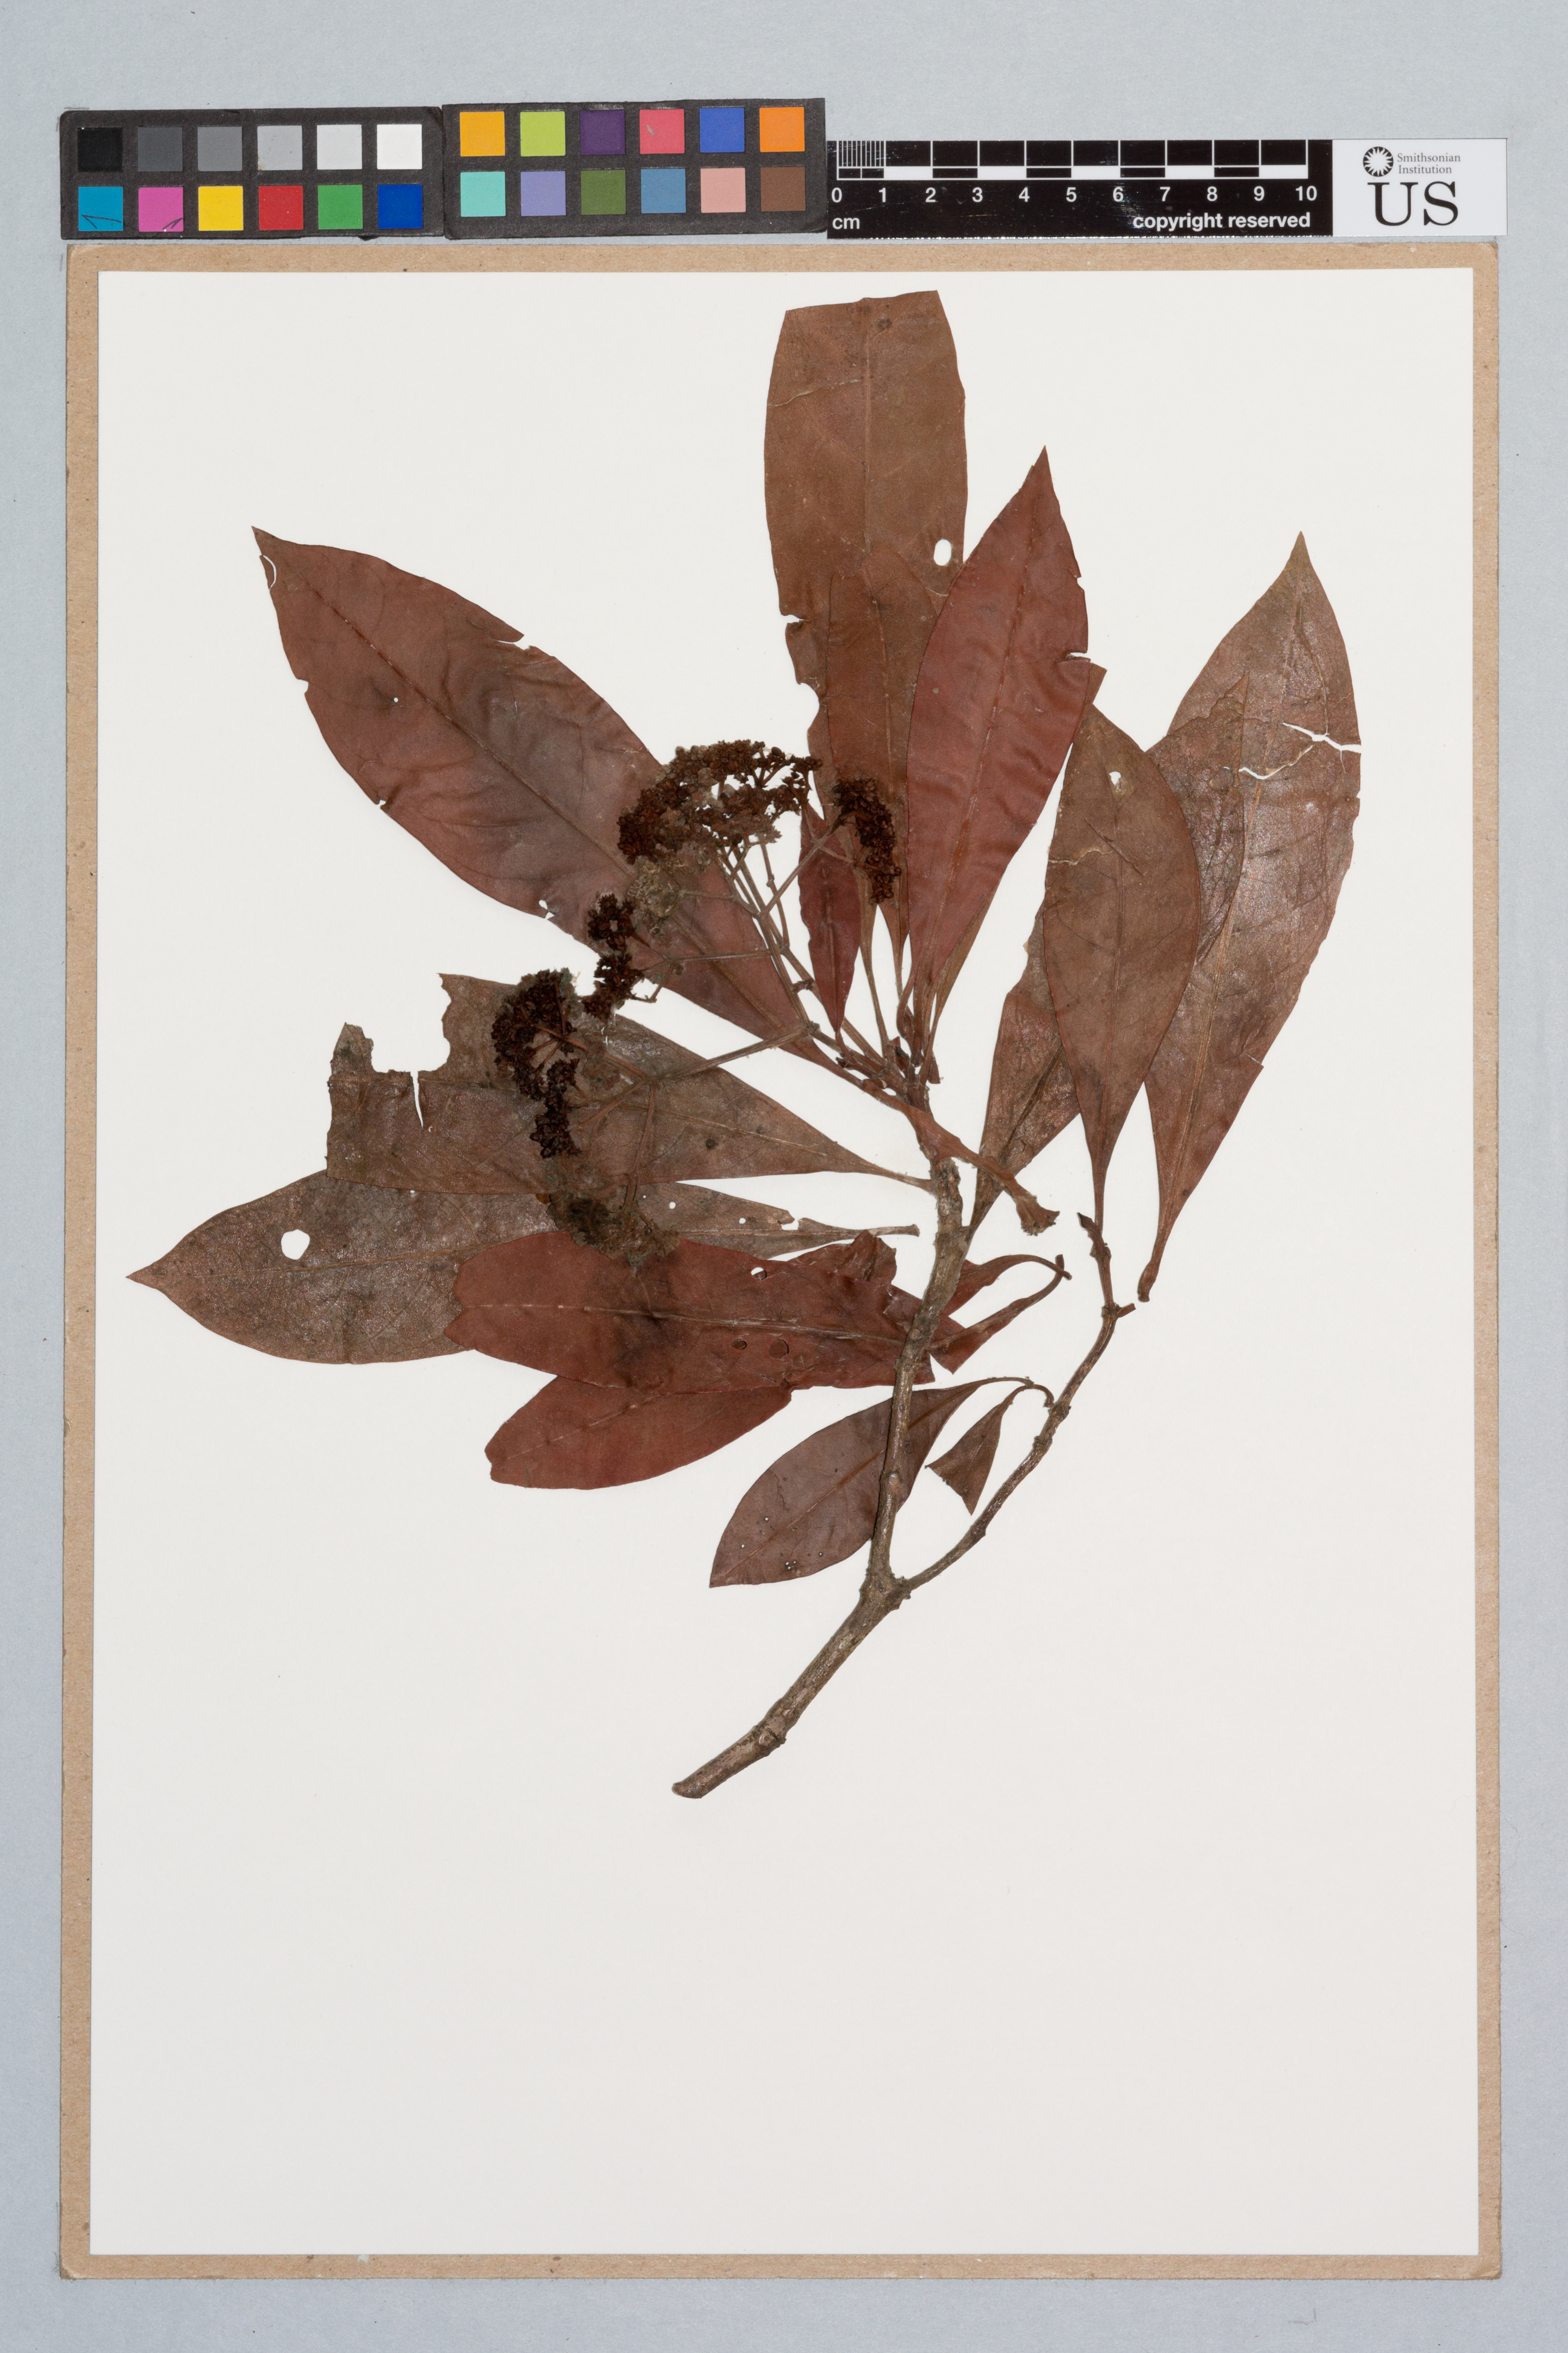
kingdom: Plantae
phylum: Tracheophyta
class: Magnoliopsida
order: Gentianales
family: Rubiaceae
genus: Psychotria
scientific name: Psychotria anceps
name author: Kunth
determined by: Taylor, Charlotte M.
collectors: B. Hoffman, G. Marco & M. Koplik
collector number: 2170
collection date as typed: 24 July 1992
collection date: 1992-07-24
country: Guyana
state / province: Cuyuni-Mazaruni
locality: Pakaraima Mountains, Kurupung-Membaru trail, 2.75 km WSW from Kumarau Falls on Kurupung River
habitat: Montane mixed forest and secondary scrub on white sand. Canopy to 15 m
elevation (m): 650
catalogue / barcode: US 3306161